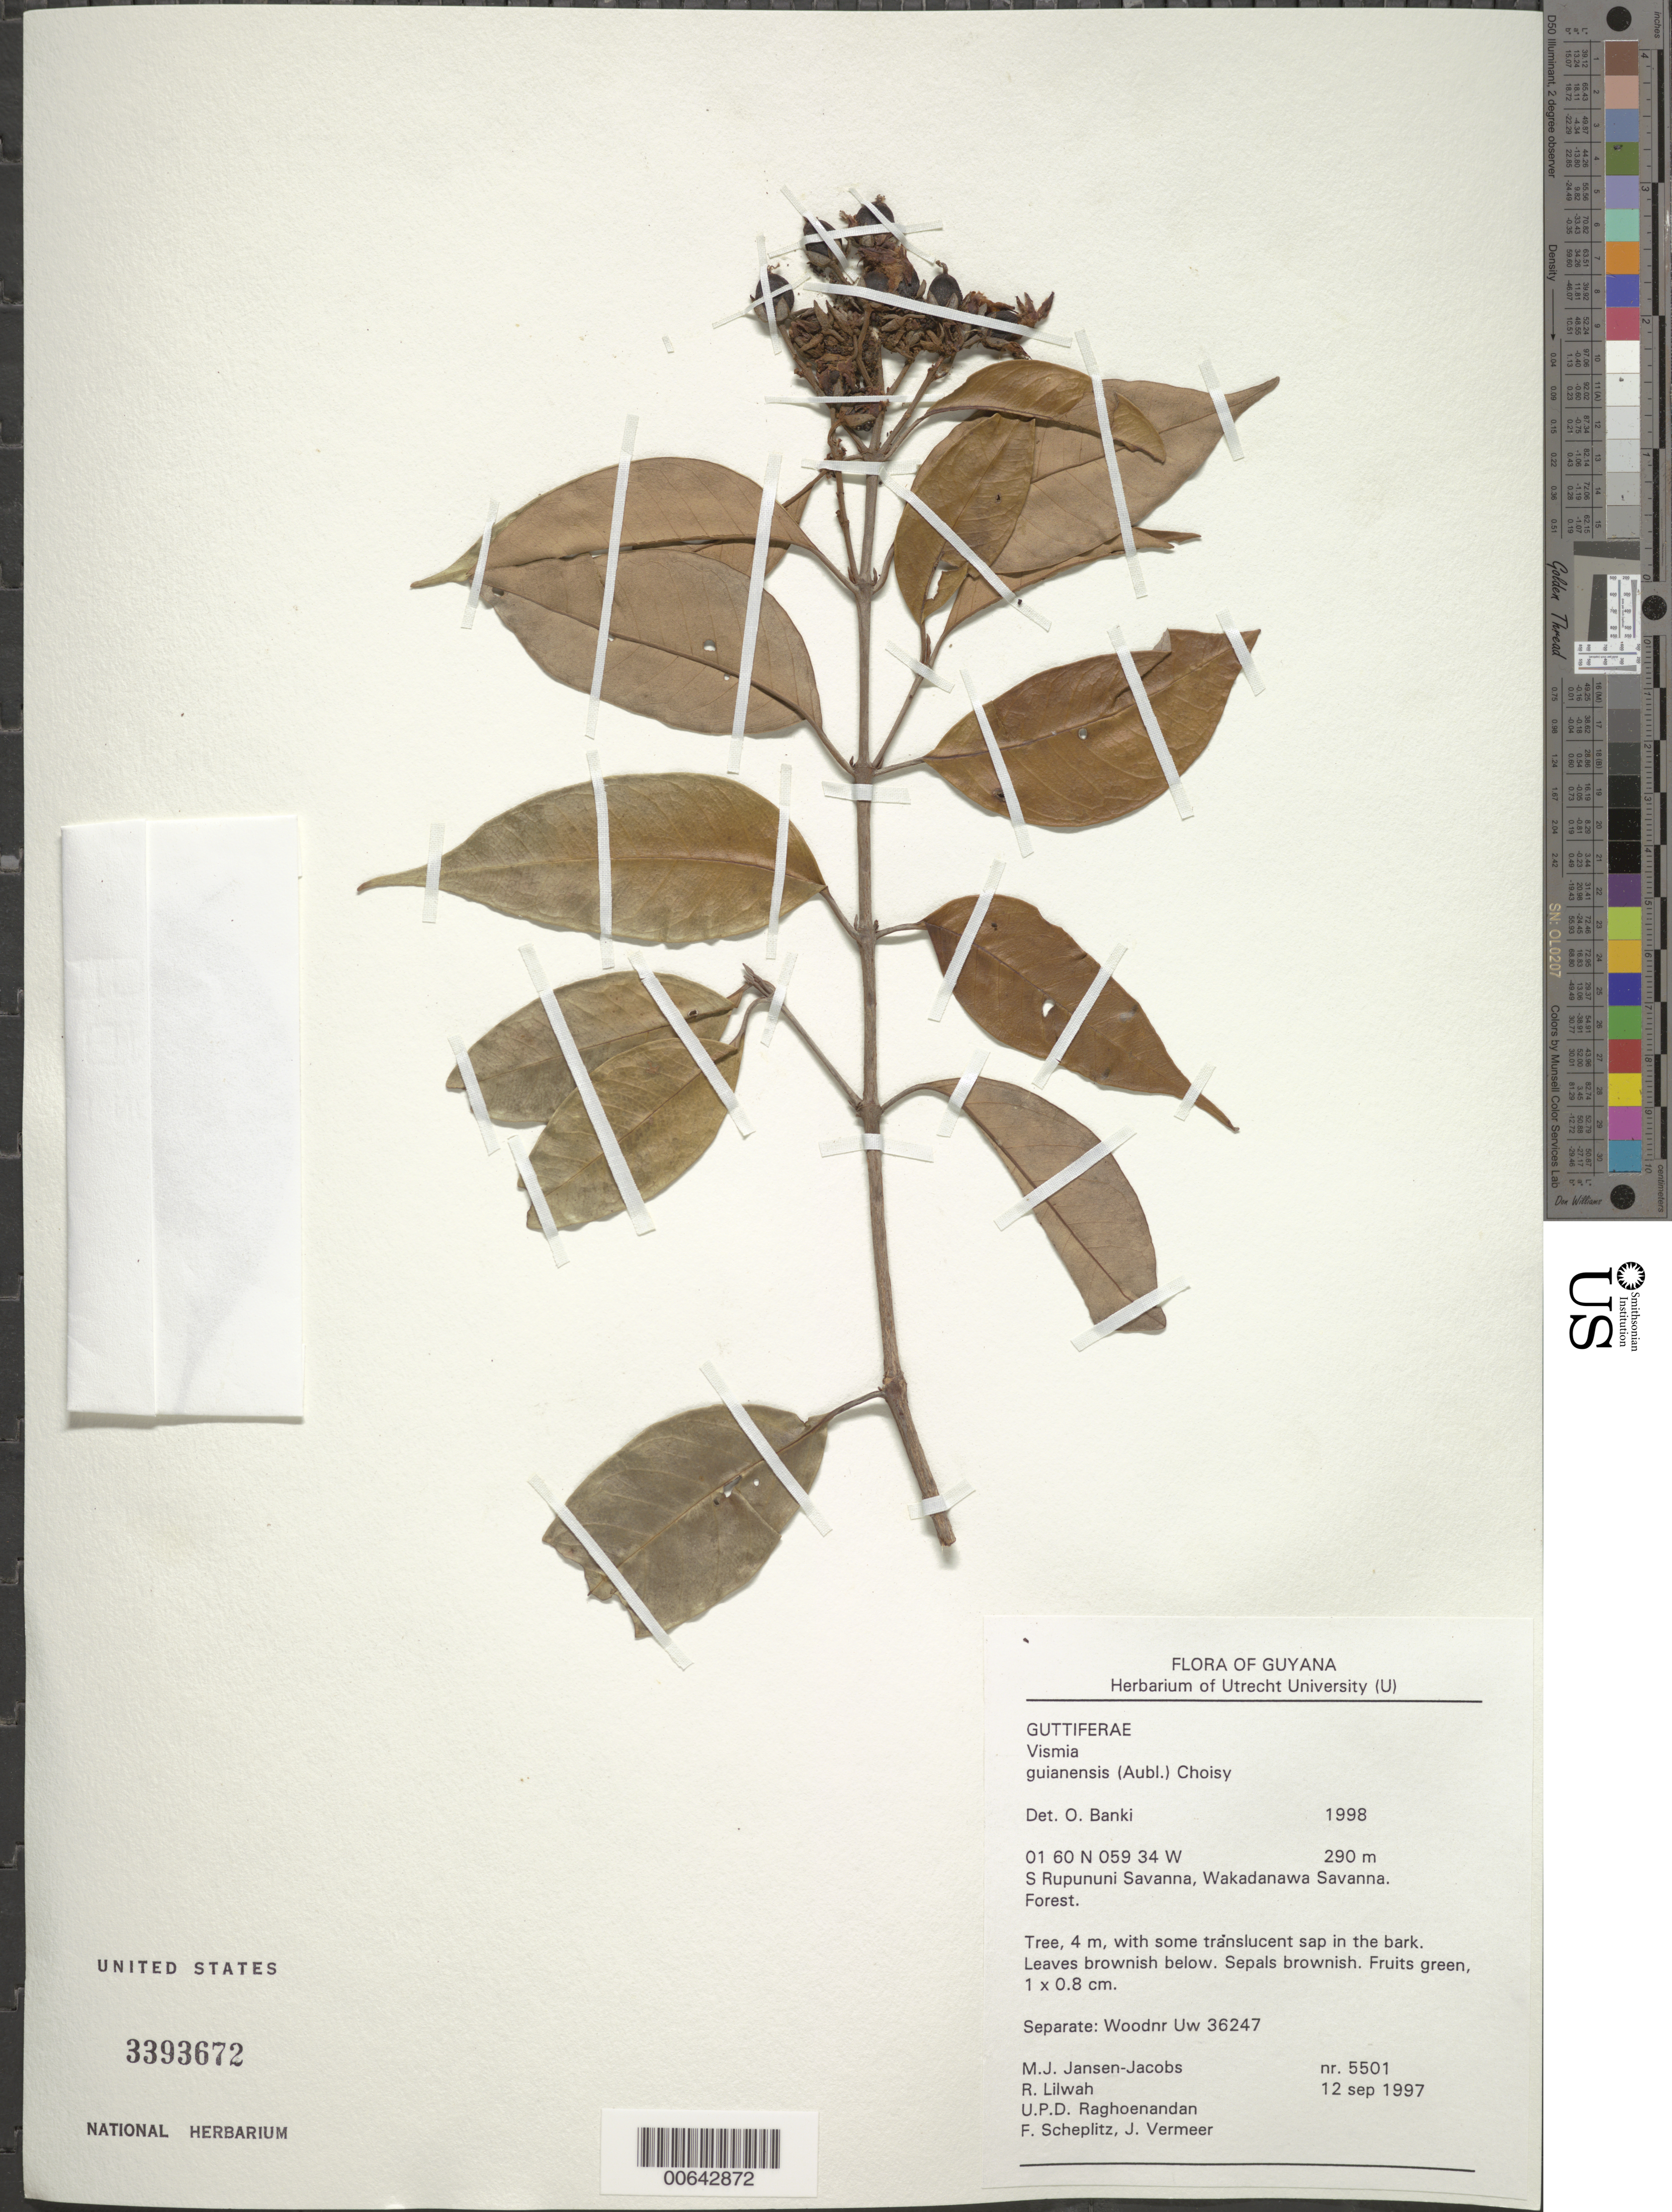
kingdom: Plantae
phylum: Tracheophyta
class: Magnoliopsida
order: Malpighiales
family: Hypericaceae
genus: Vismia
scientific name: Vismia guianensis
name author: (Aubl.) Pers.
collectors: M. J. Jansen-Jacobs, R. Lilwah, U. Raghoenandan, F. Scheplitz & J. Vermeer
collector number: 5501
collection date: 1997-09-12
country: Guyana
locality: S Rupununi Savanna, Wakadanawa Savanna, Forest.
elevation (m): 290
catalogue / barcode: US 3393672